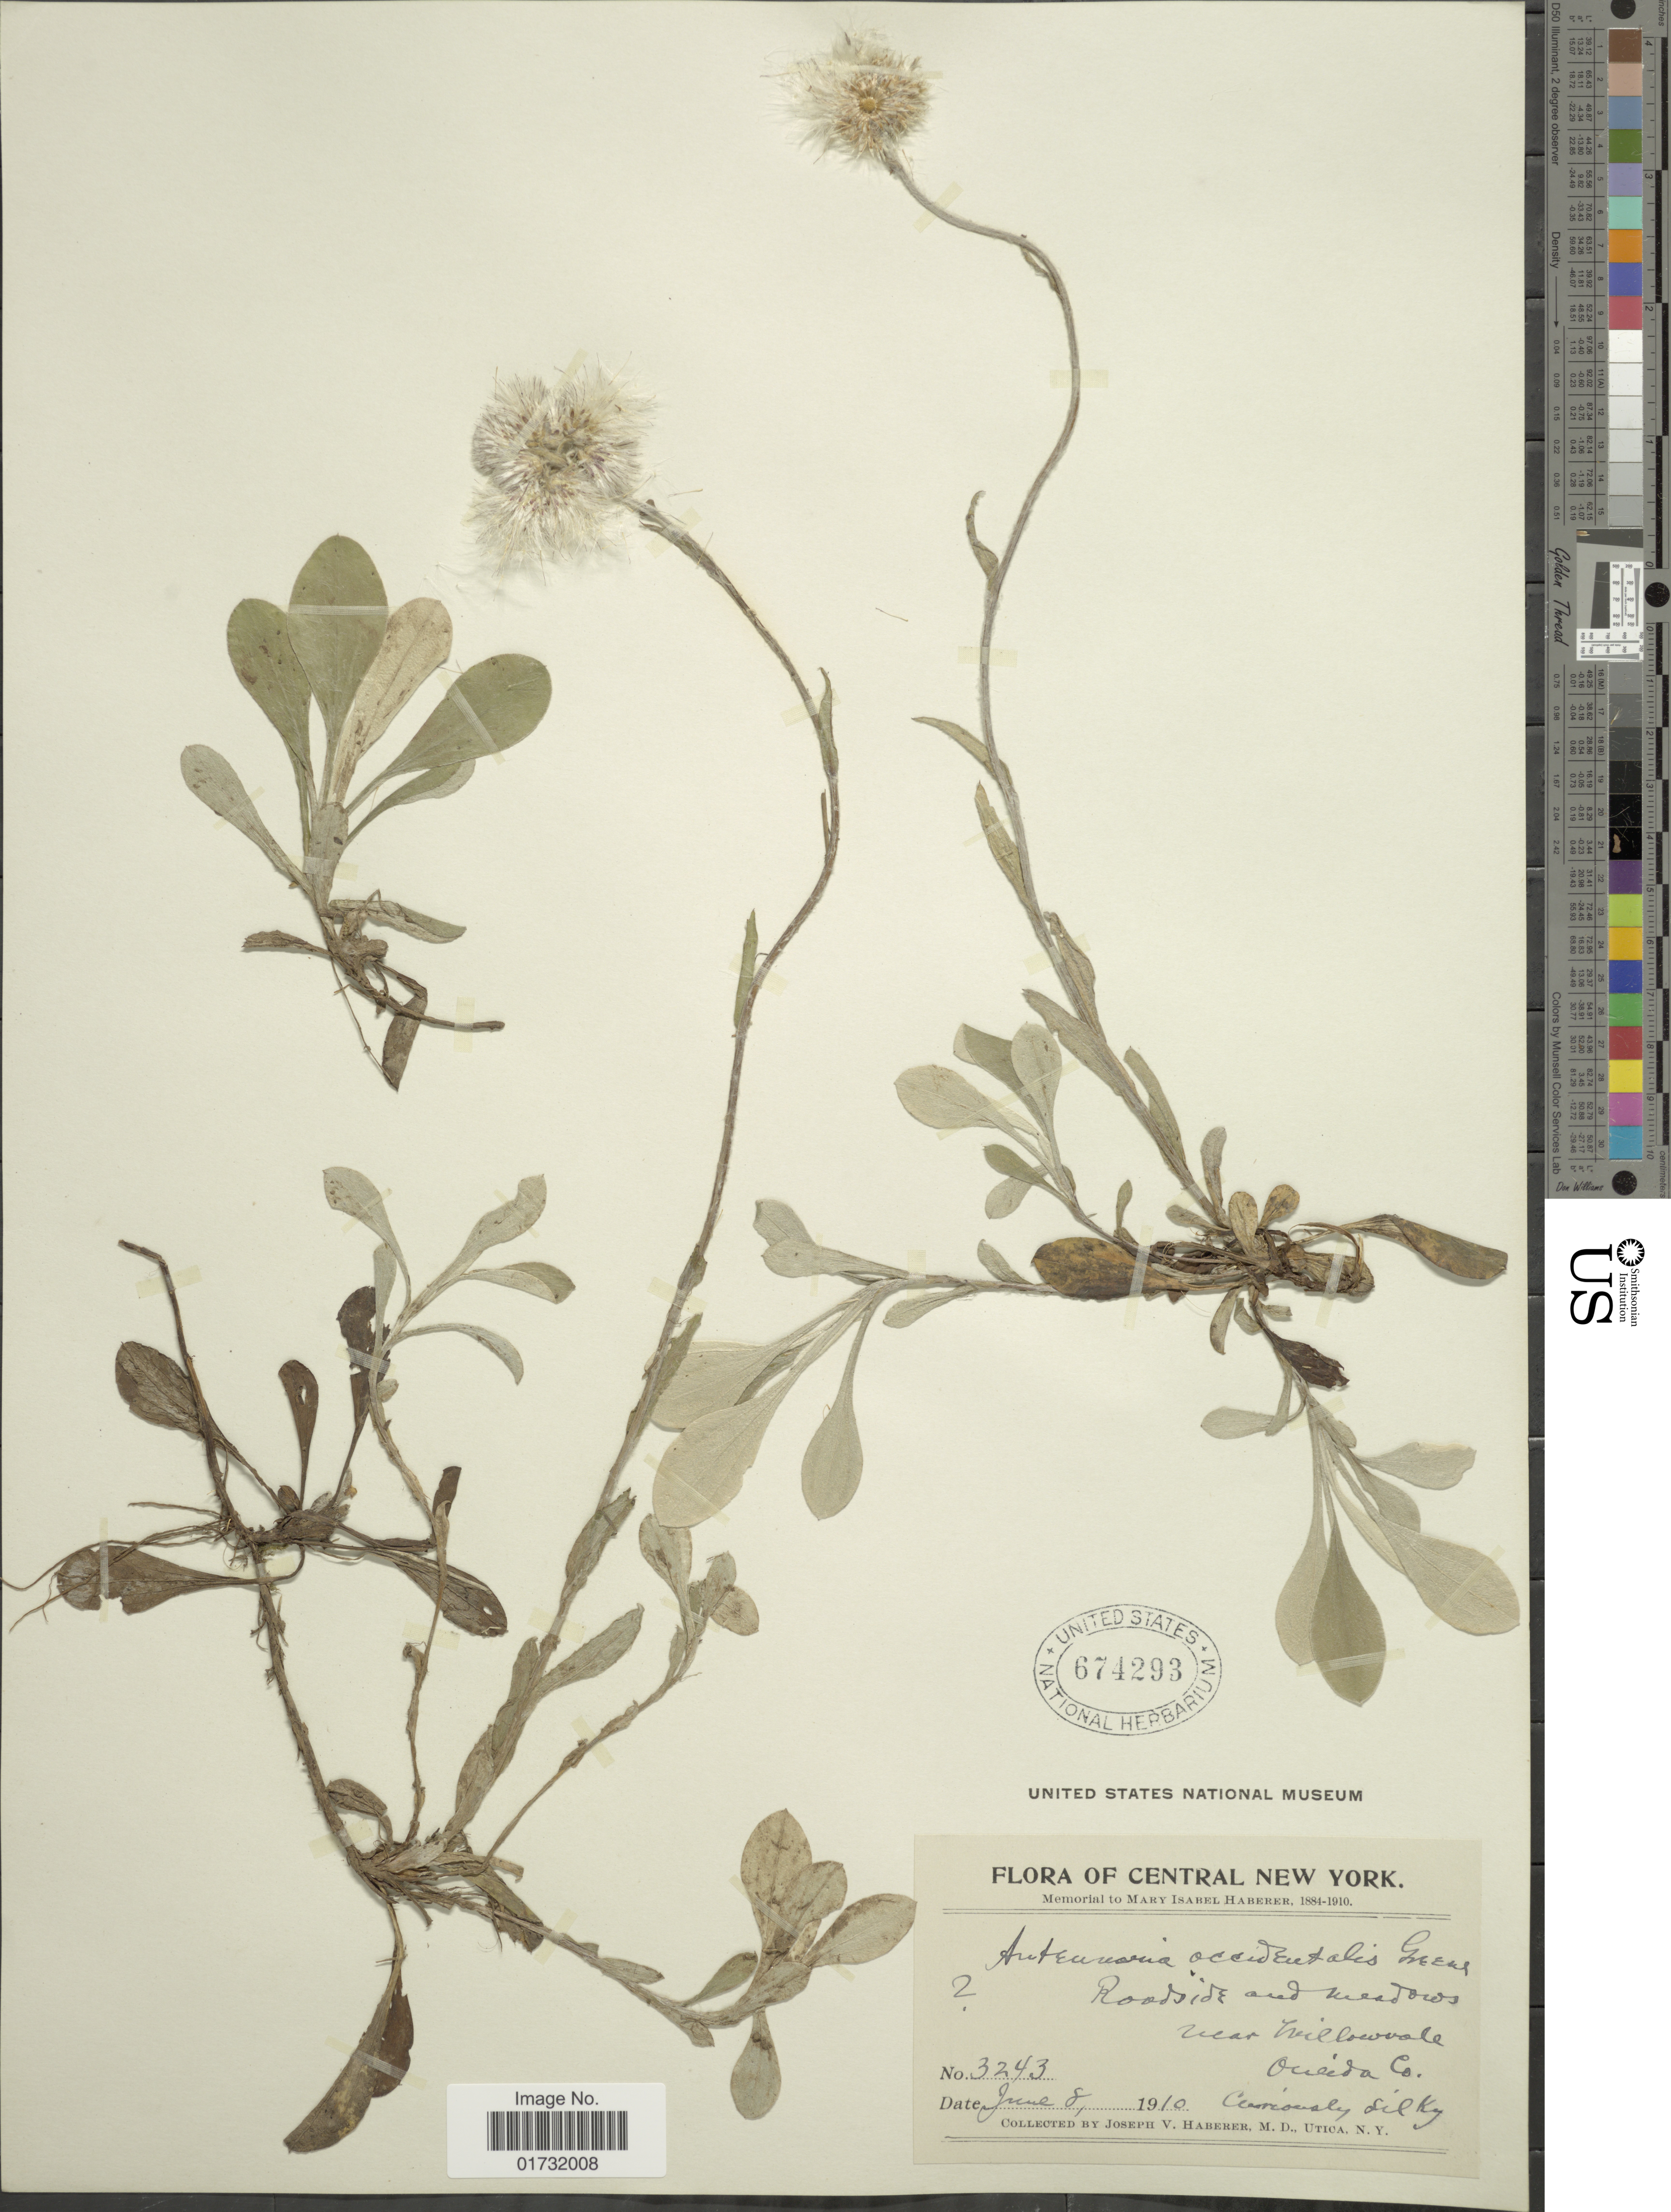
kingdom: Plantae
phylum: Tracheophyta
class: Magnoliopsida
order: Asterales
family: Asteraceae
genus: Antennaria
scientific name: Antennaria occidentalis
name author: Greene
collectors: J. V. Haberer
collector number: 3243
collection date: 1910-06-08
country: United States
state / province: New York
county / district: Oneida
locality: Central New York. near Willowale. Oneida Co.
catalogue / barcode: US 674293